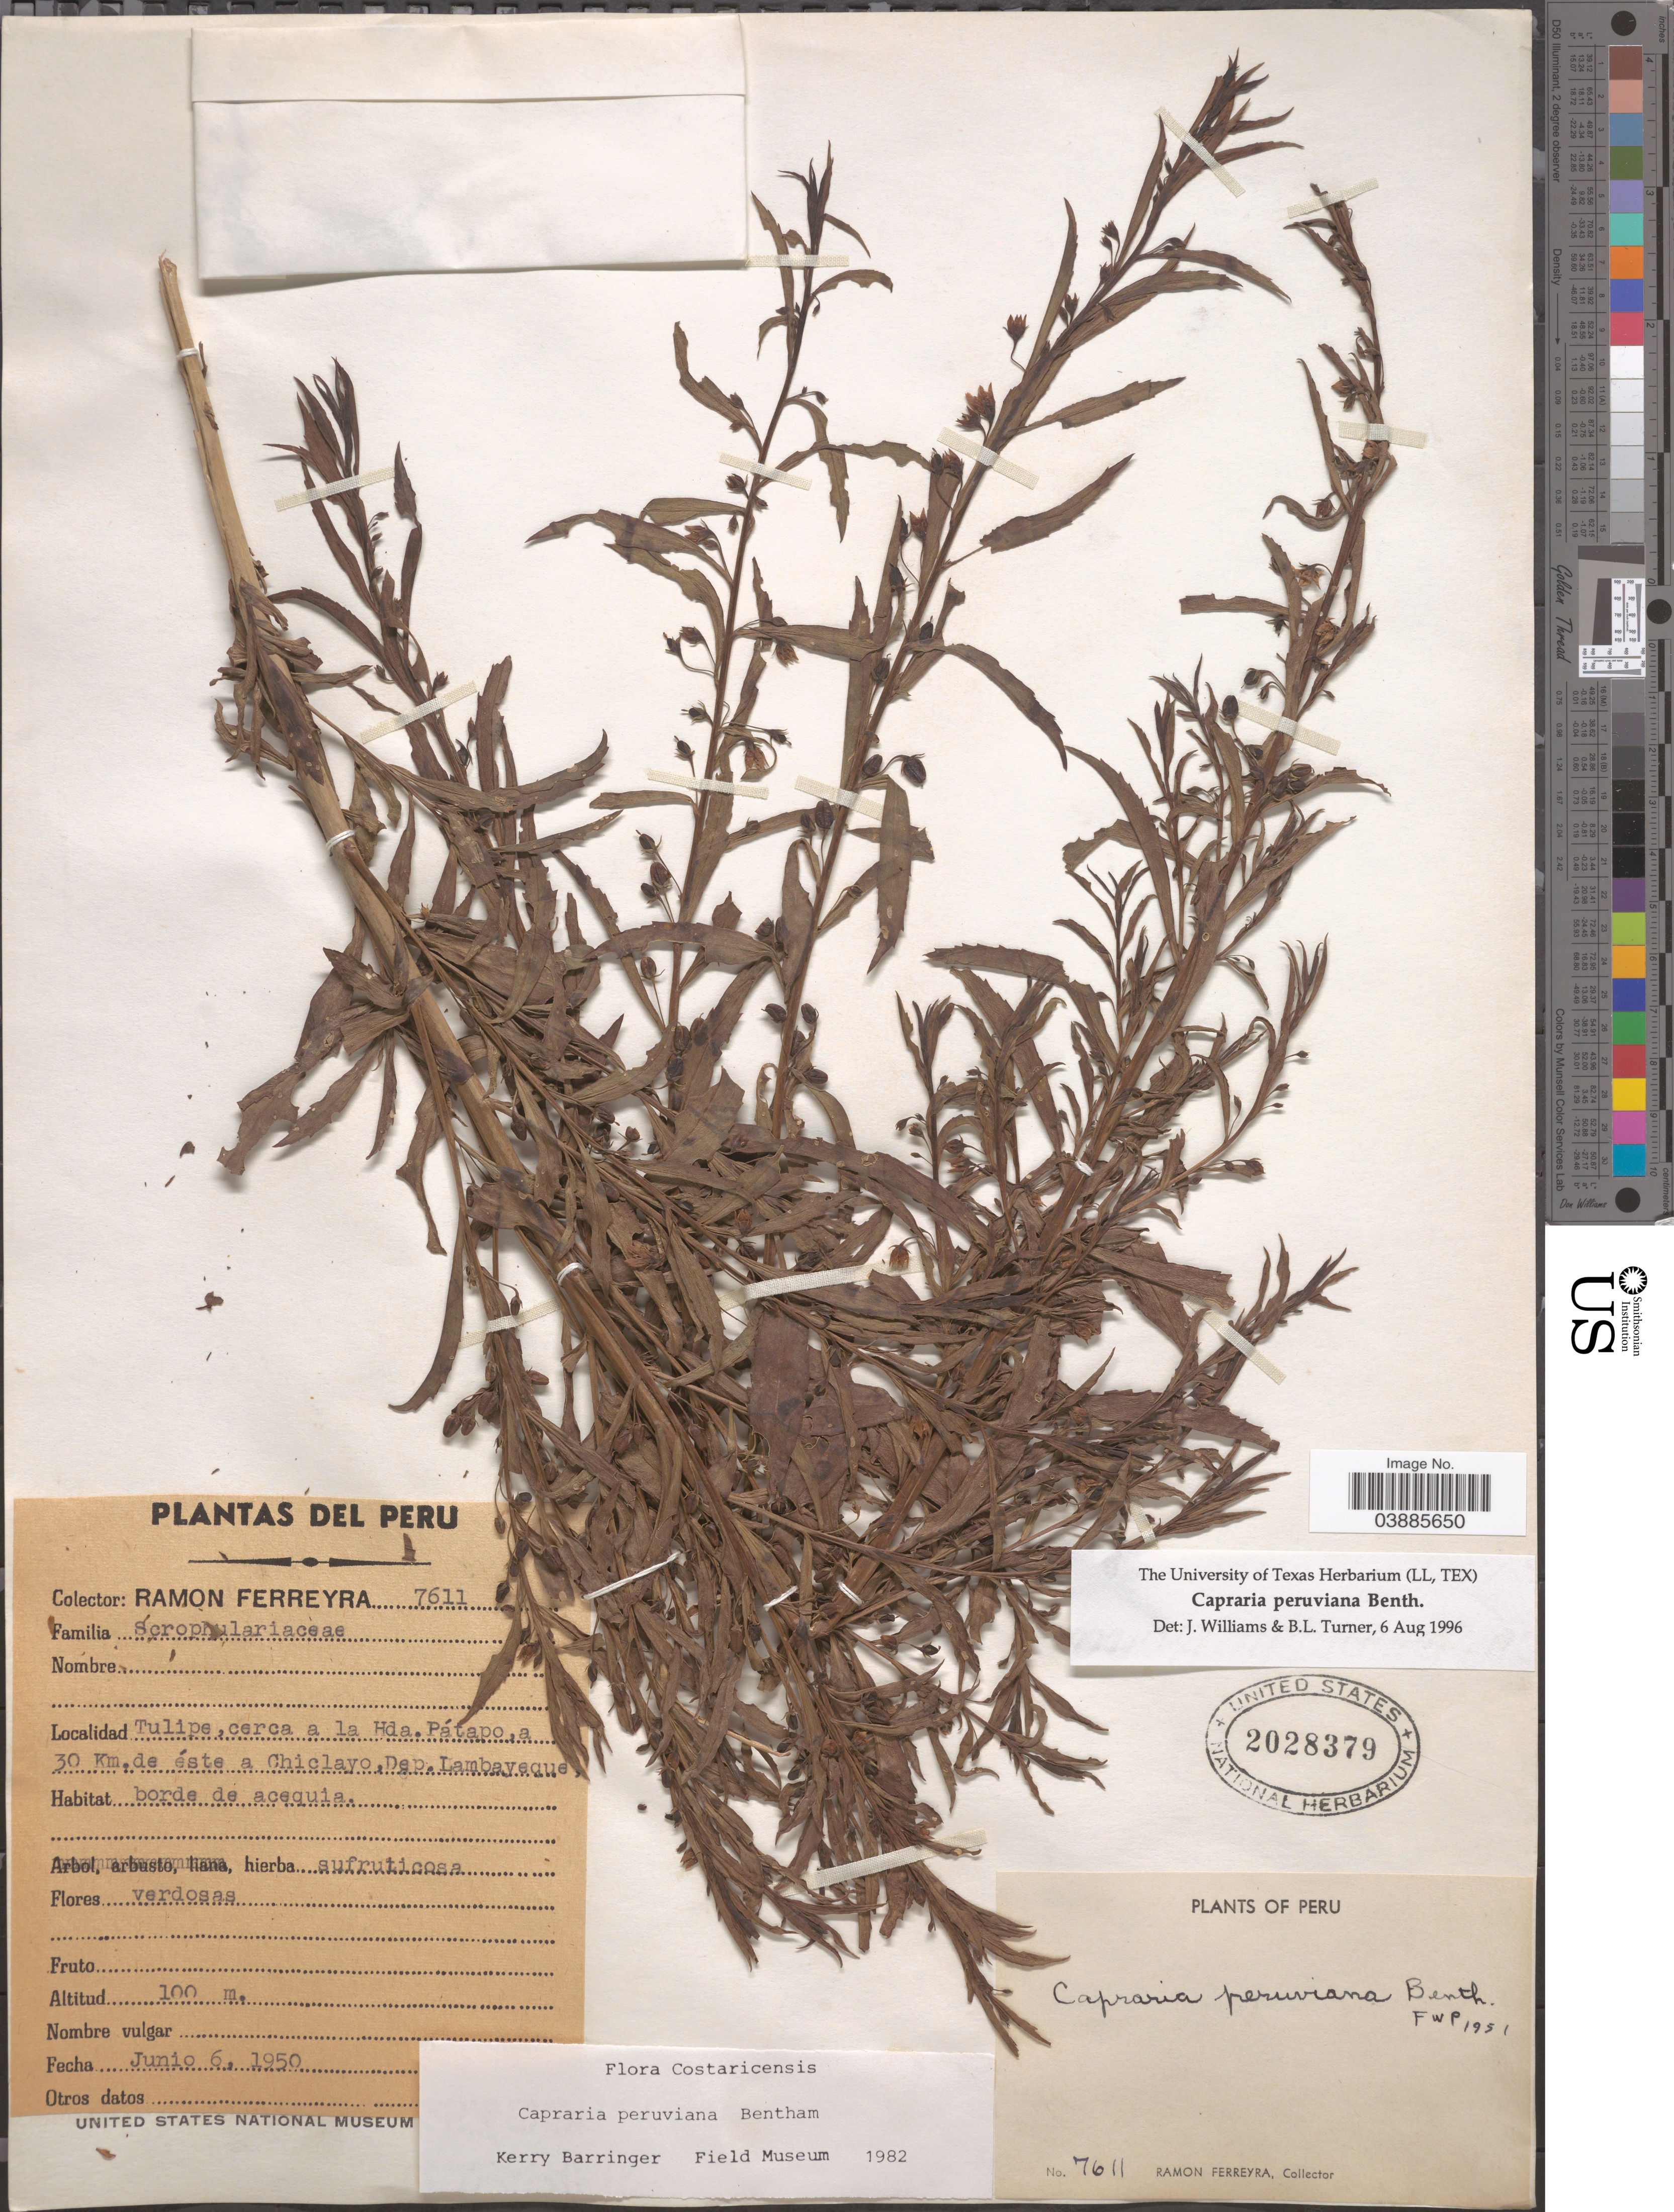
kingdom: Plantae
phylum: Tracheophyta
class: Magnoliopsida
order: Lamiales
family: Scrophulariaceae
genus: Capraria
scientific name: Capraria peruviana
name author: Benth.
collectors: R. A. Ferreyra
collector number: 7611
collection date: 1950-06-06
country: Peru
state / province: Lambayeque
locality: Tulipe, cerca a la Hda. Pátapo, a 30 Km.de éste a Chiclayo.Dep.Lambayeque.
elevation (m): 100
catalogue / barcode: US 2028379